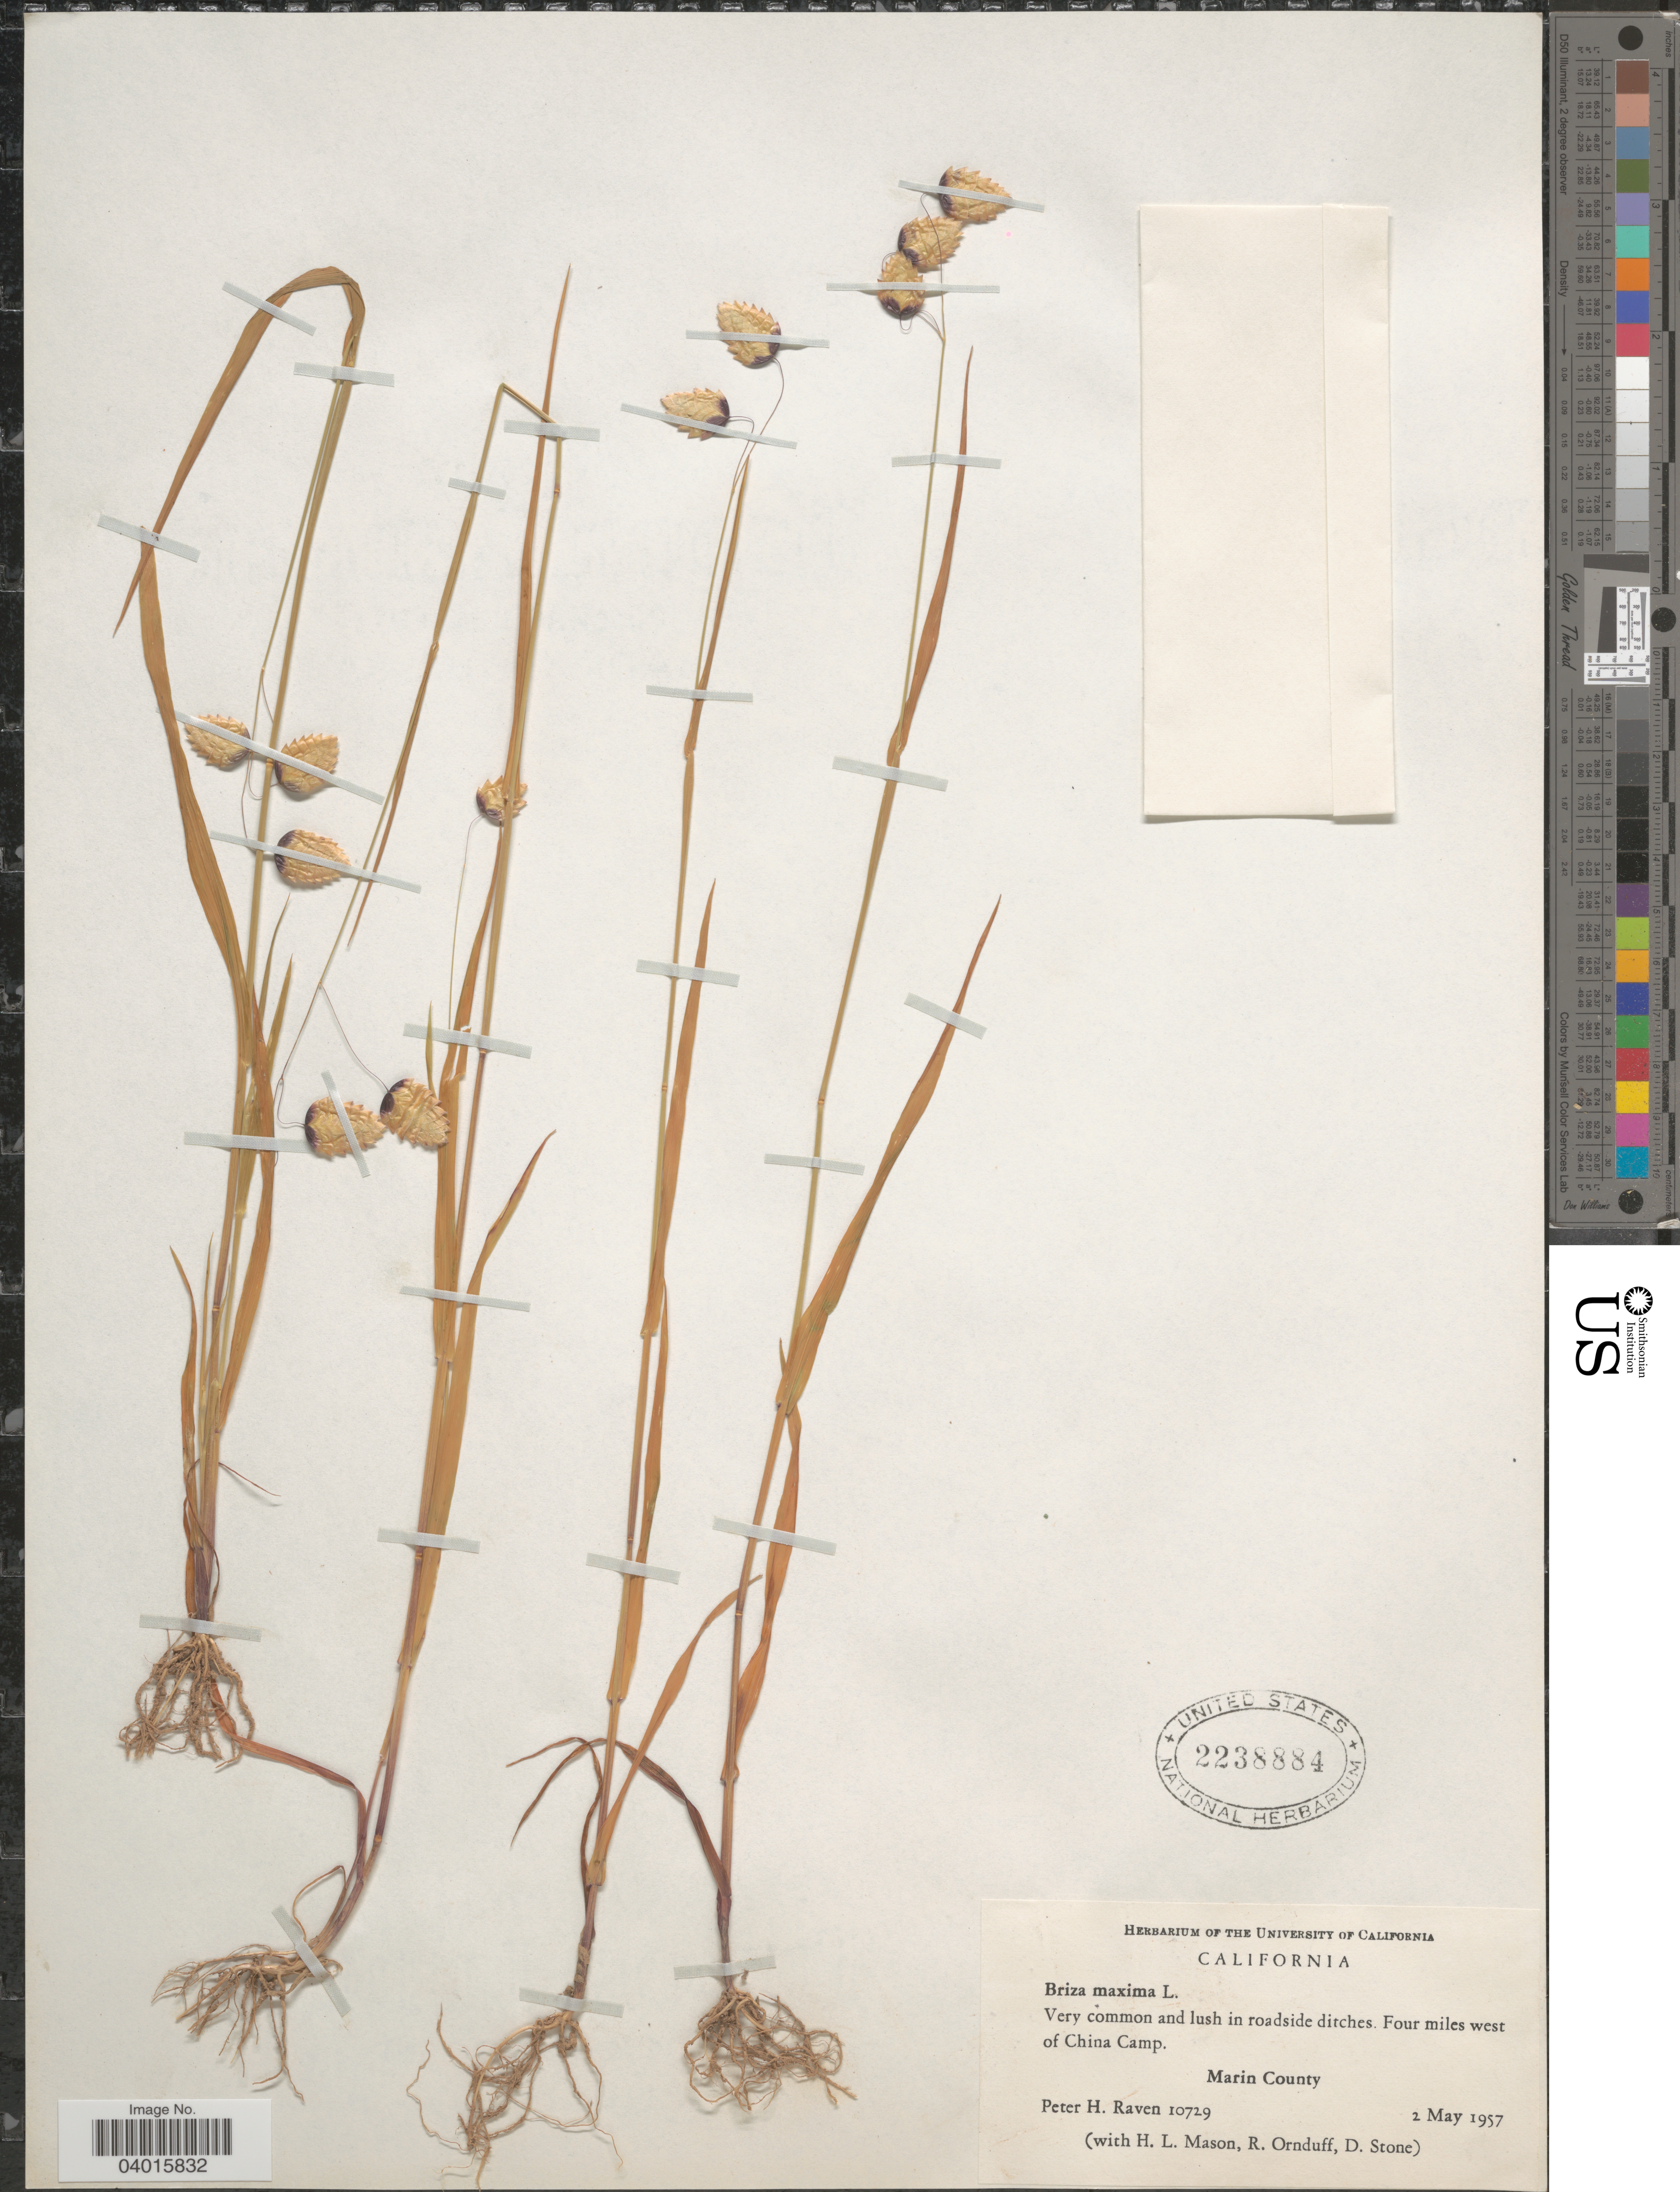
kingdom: Plantae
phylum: Tracheophyta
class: Liliopsida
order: Poales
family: Poaceae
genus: Briza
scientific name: Briza maxima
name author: L.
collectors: P. Raven, H. L. Mason, R. Ornduff & D. Stone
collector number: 10729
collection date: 1957-05-02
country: United States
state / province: California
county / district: Marin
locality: Four miles west of China Camp. Marin County.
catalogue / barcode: US 2238884